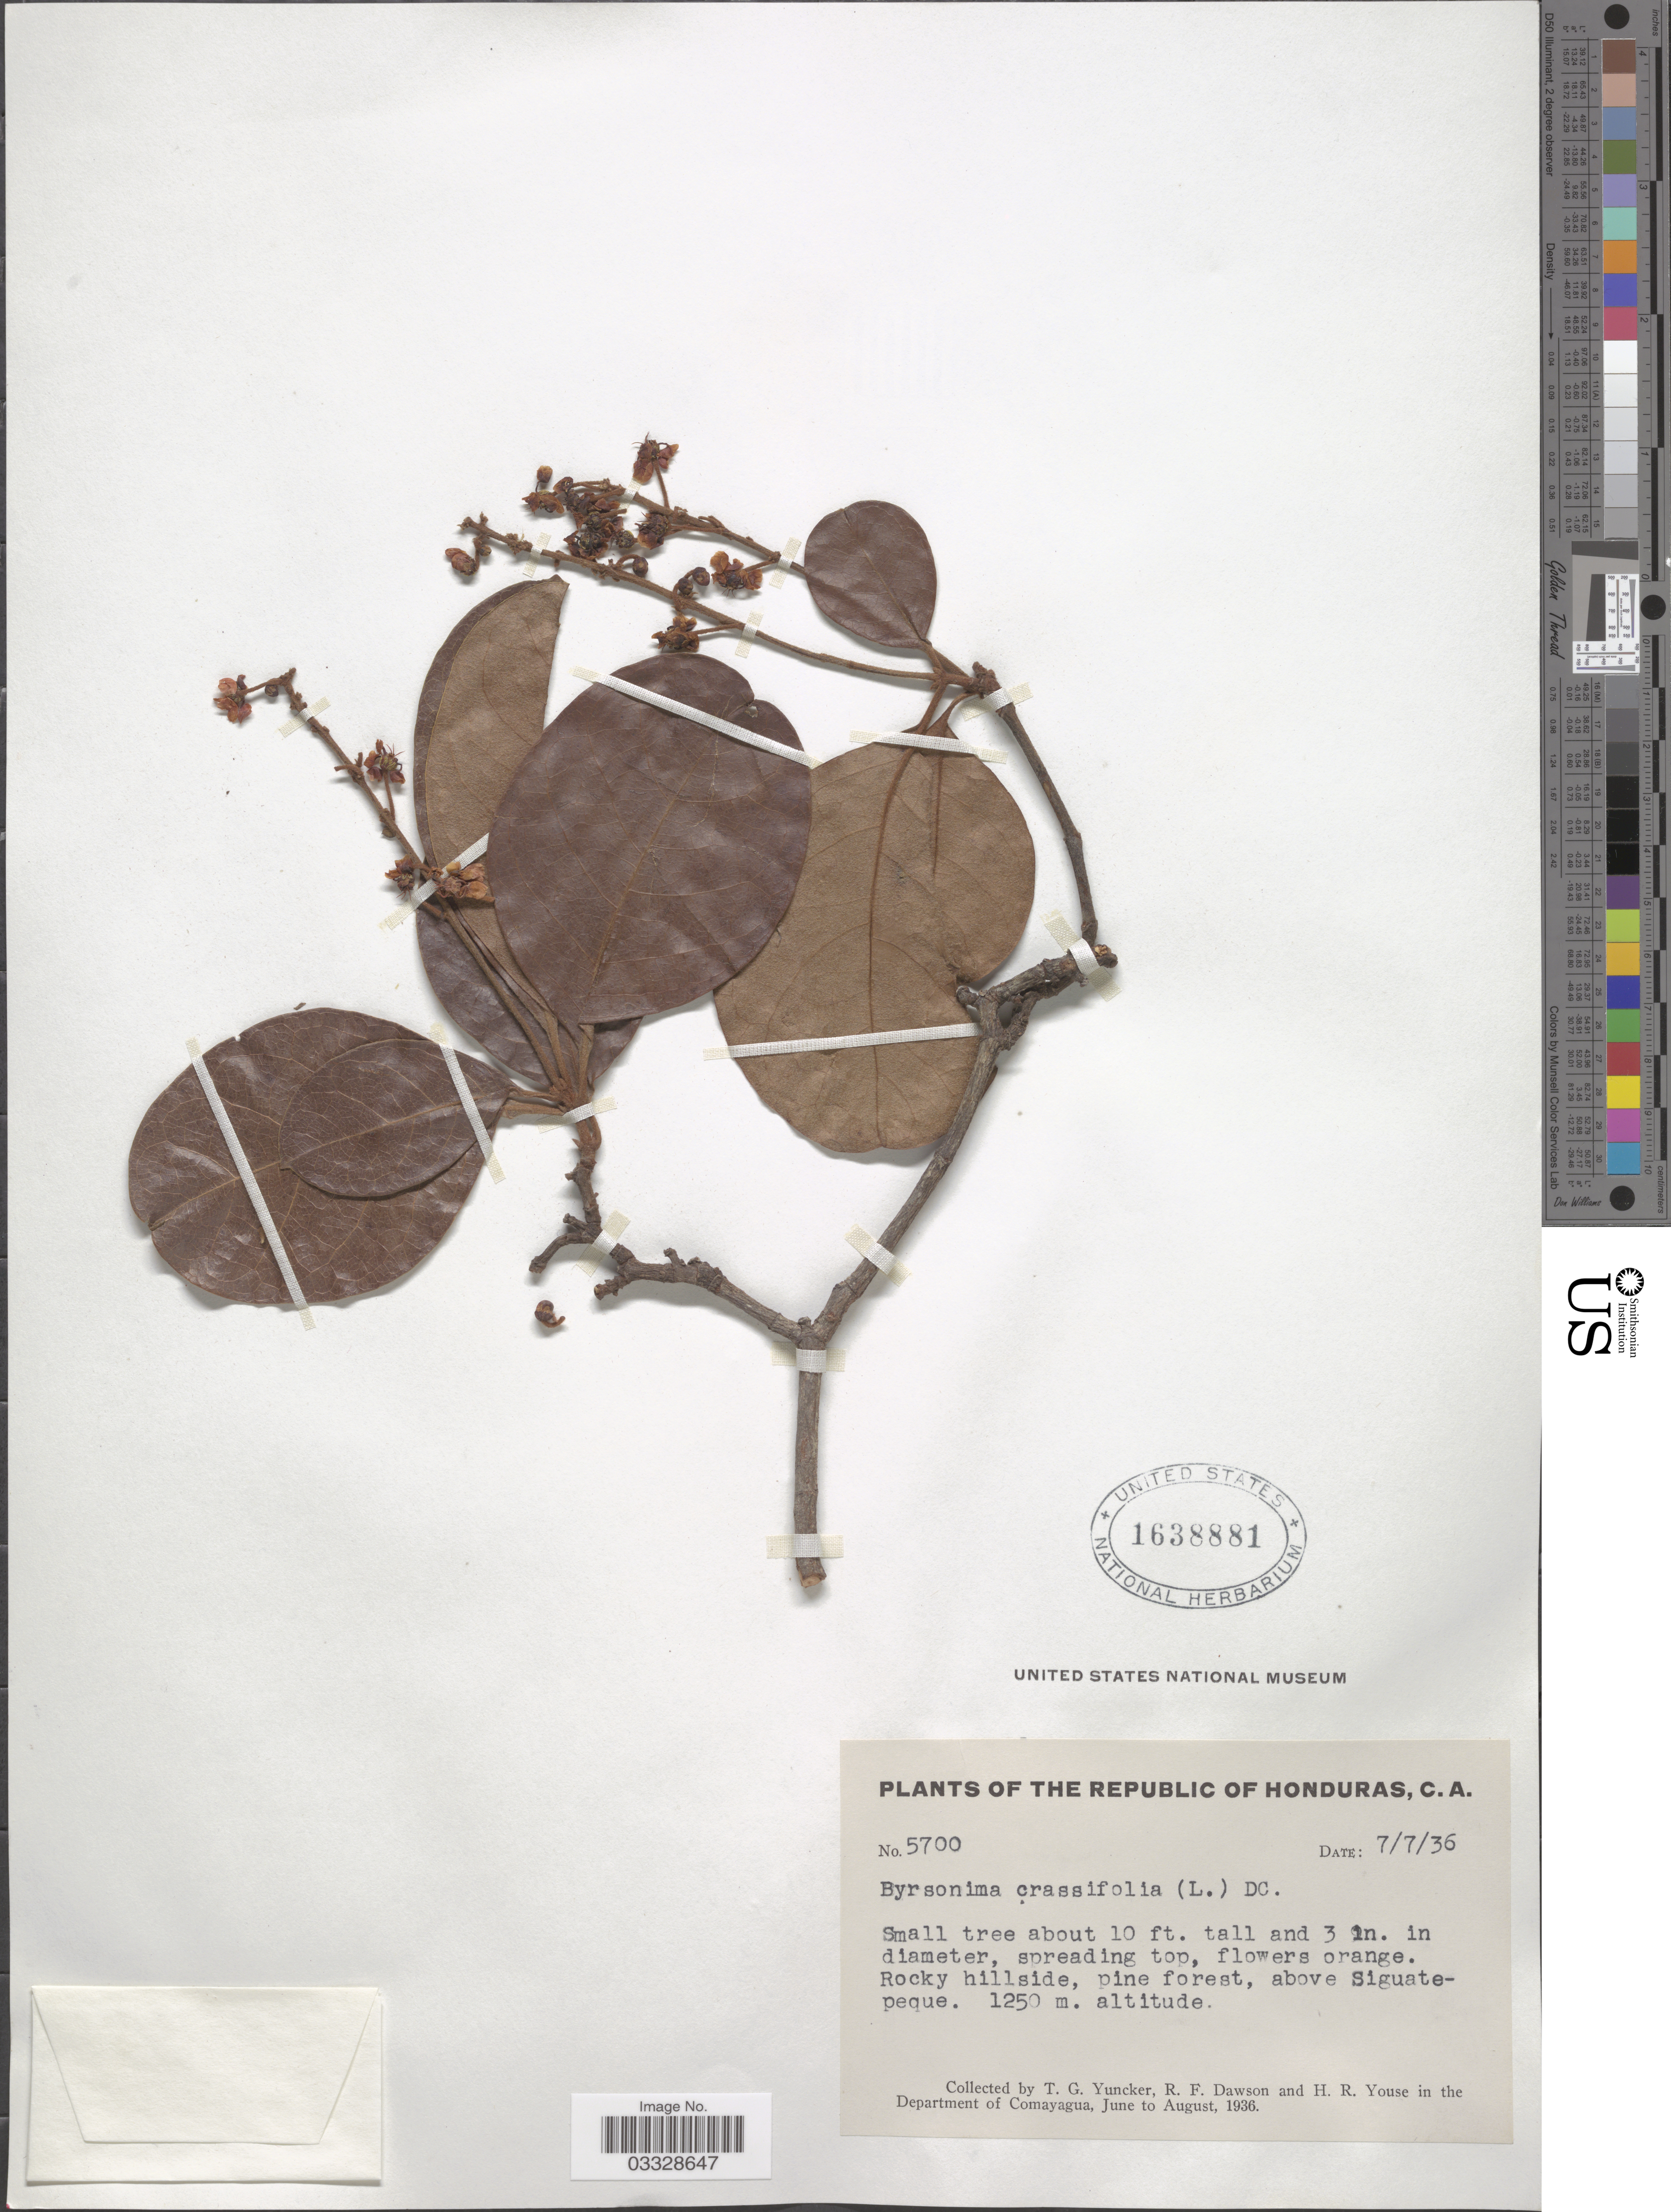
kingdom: Plantae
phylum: Tracheophyta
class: Magnoliopsida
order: Malpighiales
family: Malpighiaceae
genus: Byrsonima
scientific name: Byrsonima crassifolia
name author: (L.) Kunth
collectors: T. G. Yuncker, R. F. Dawson & H. Youse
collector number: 5700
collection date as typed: Transcribed d/m/y: 7/7/36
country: Honduras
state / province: Comayagua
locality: Above Siguatepeque. Department of Comayagua.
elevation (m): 1250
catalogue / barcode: US 1638881